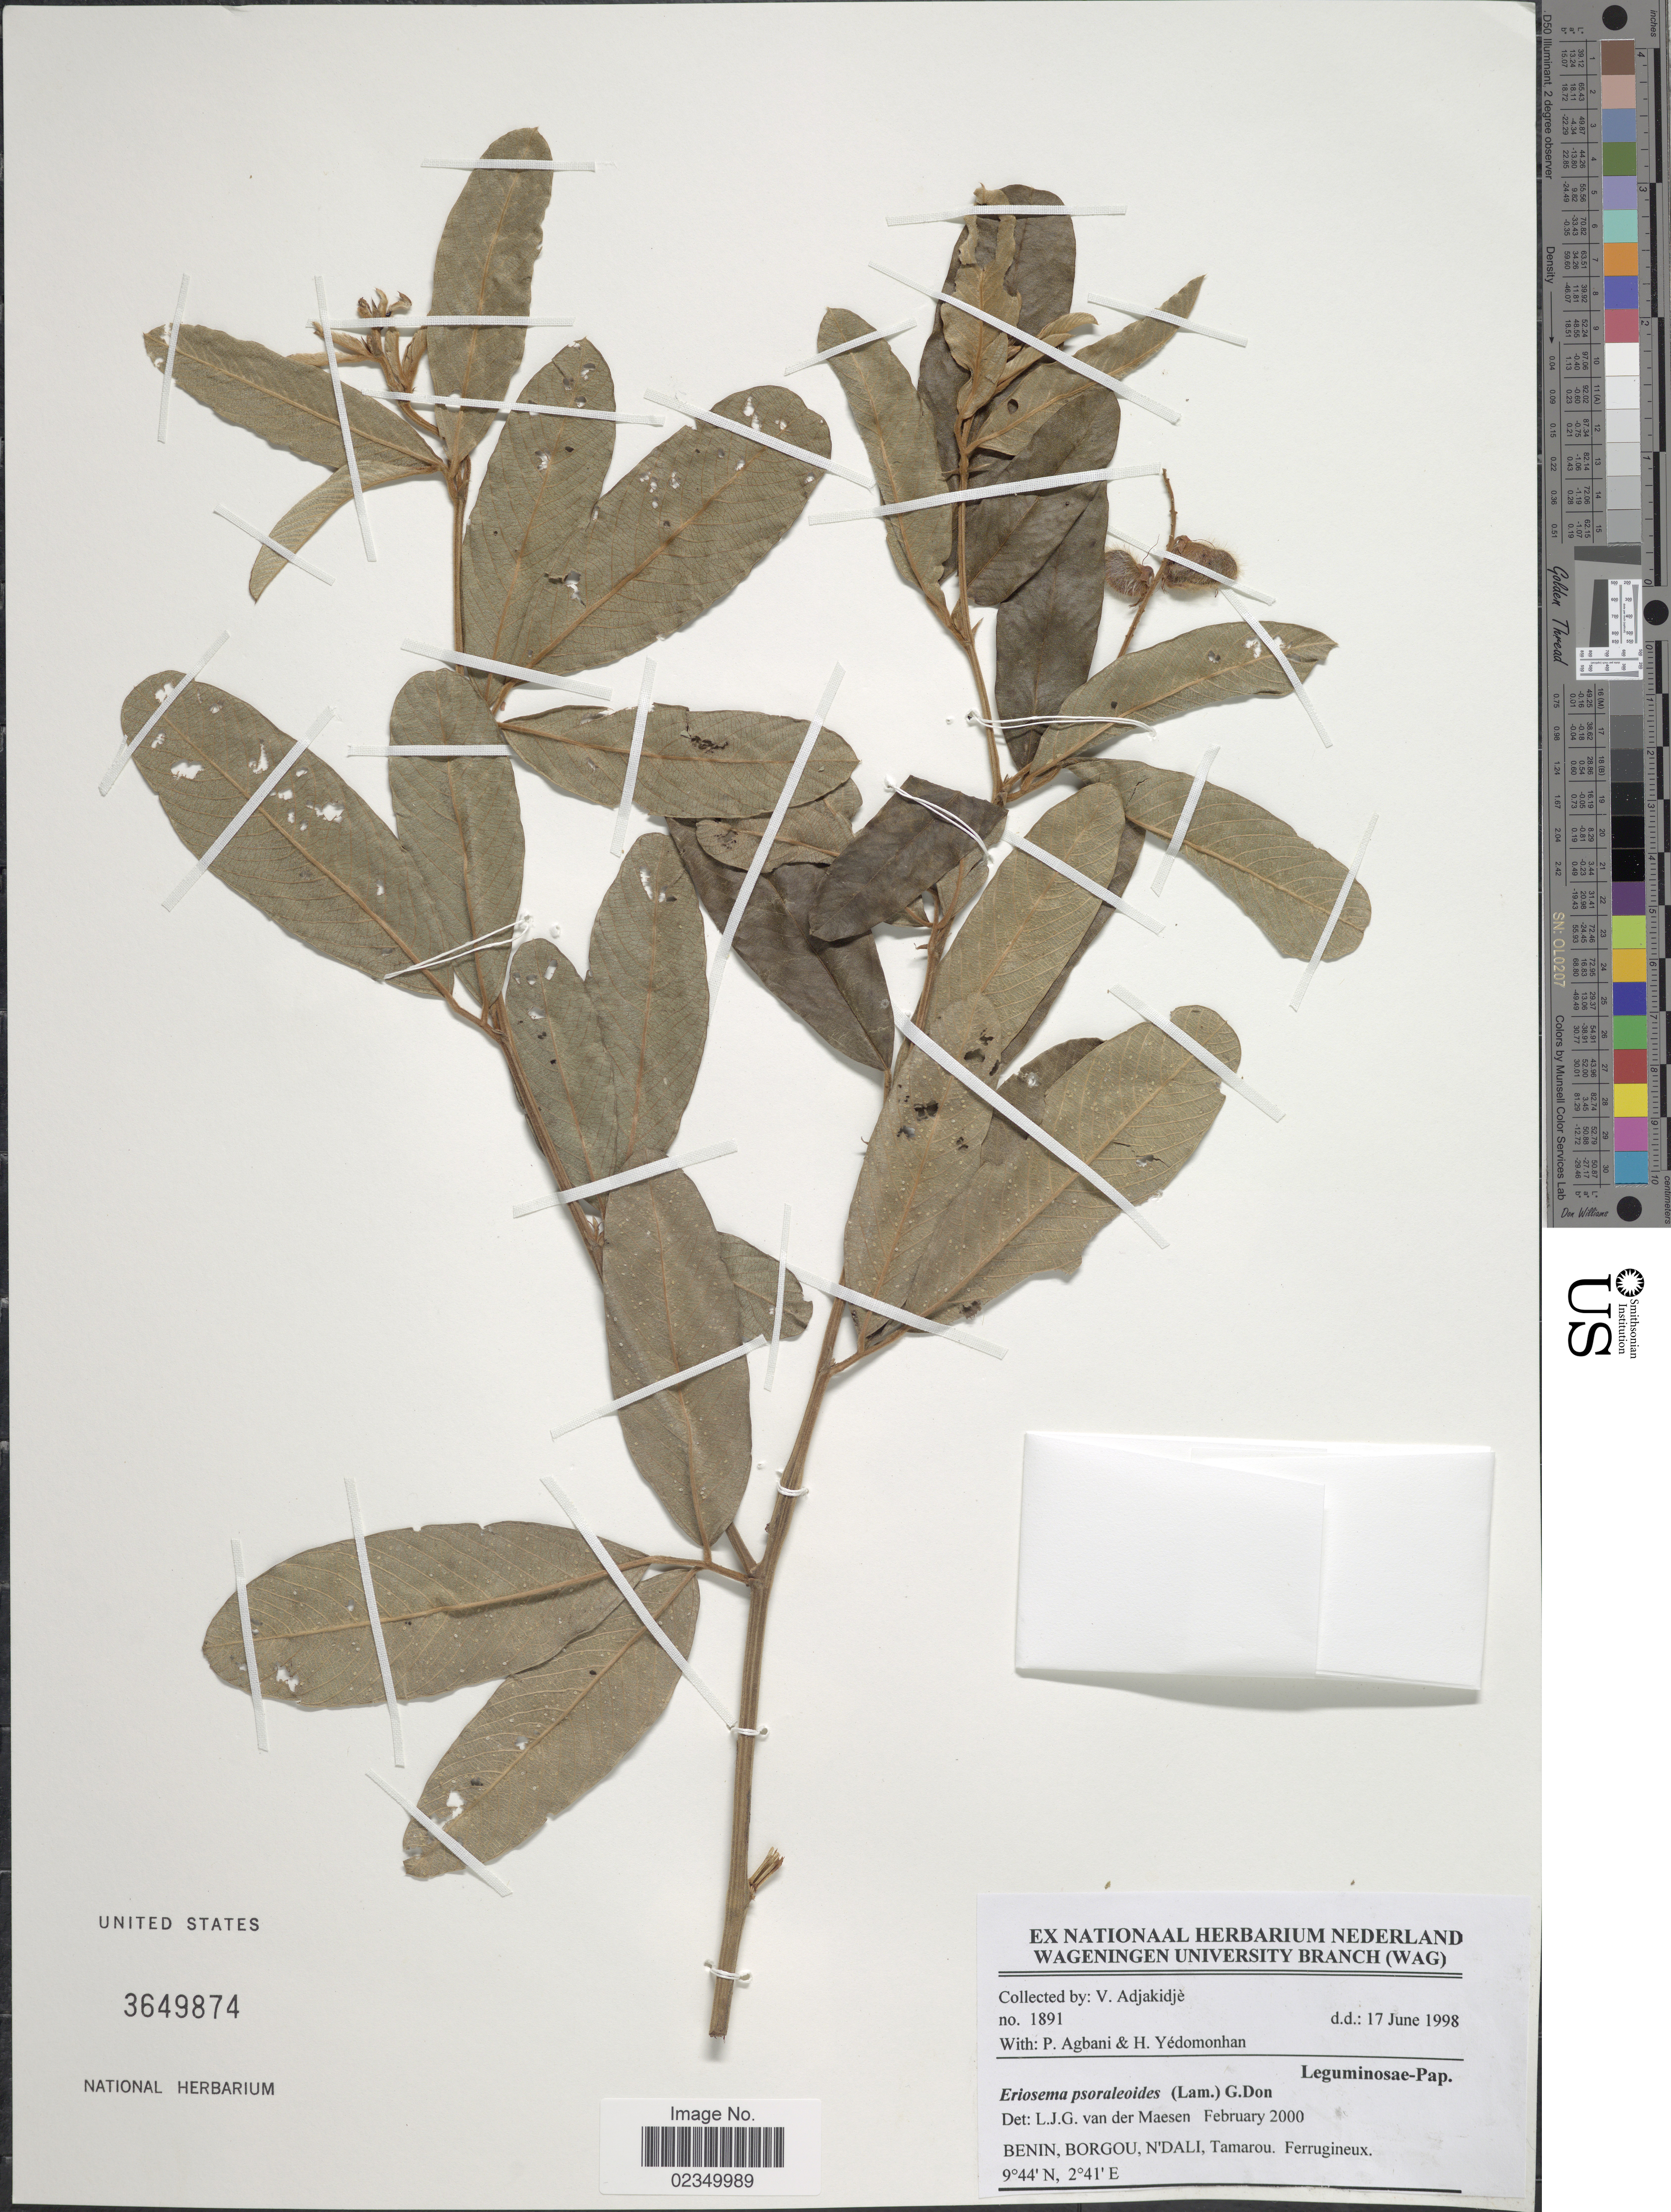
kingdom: Plantae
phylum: Tracheophyta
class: Magnoliopsida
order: Fabales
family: Fabaceae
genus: Eriosema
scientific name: Eriosema psoraloides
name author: (Lam.) G. Don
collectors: V. Adjakidjè, P. Agbani & H. Yedomonhan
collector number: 1891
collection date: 1998-06-17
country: Benin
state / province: Borgou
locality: Benin, Borgou, N'Dali, Tamarou, Ferrugineux.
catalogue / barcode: US 3649874